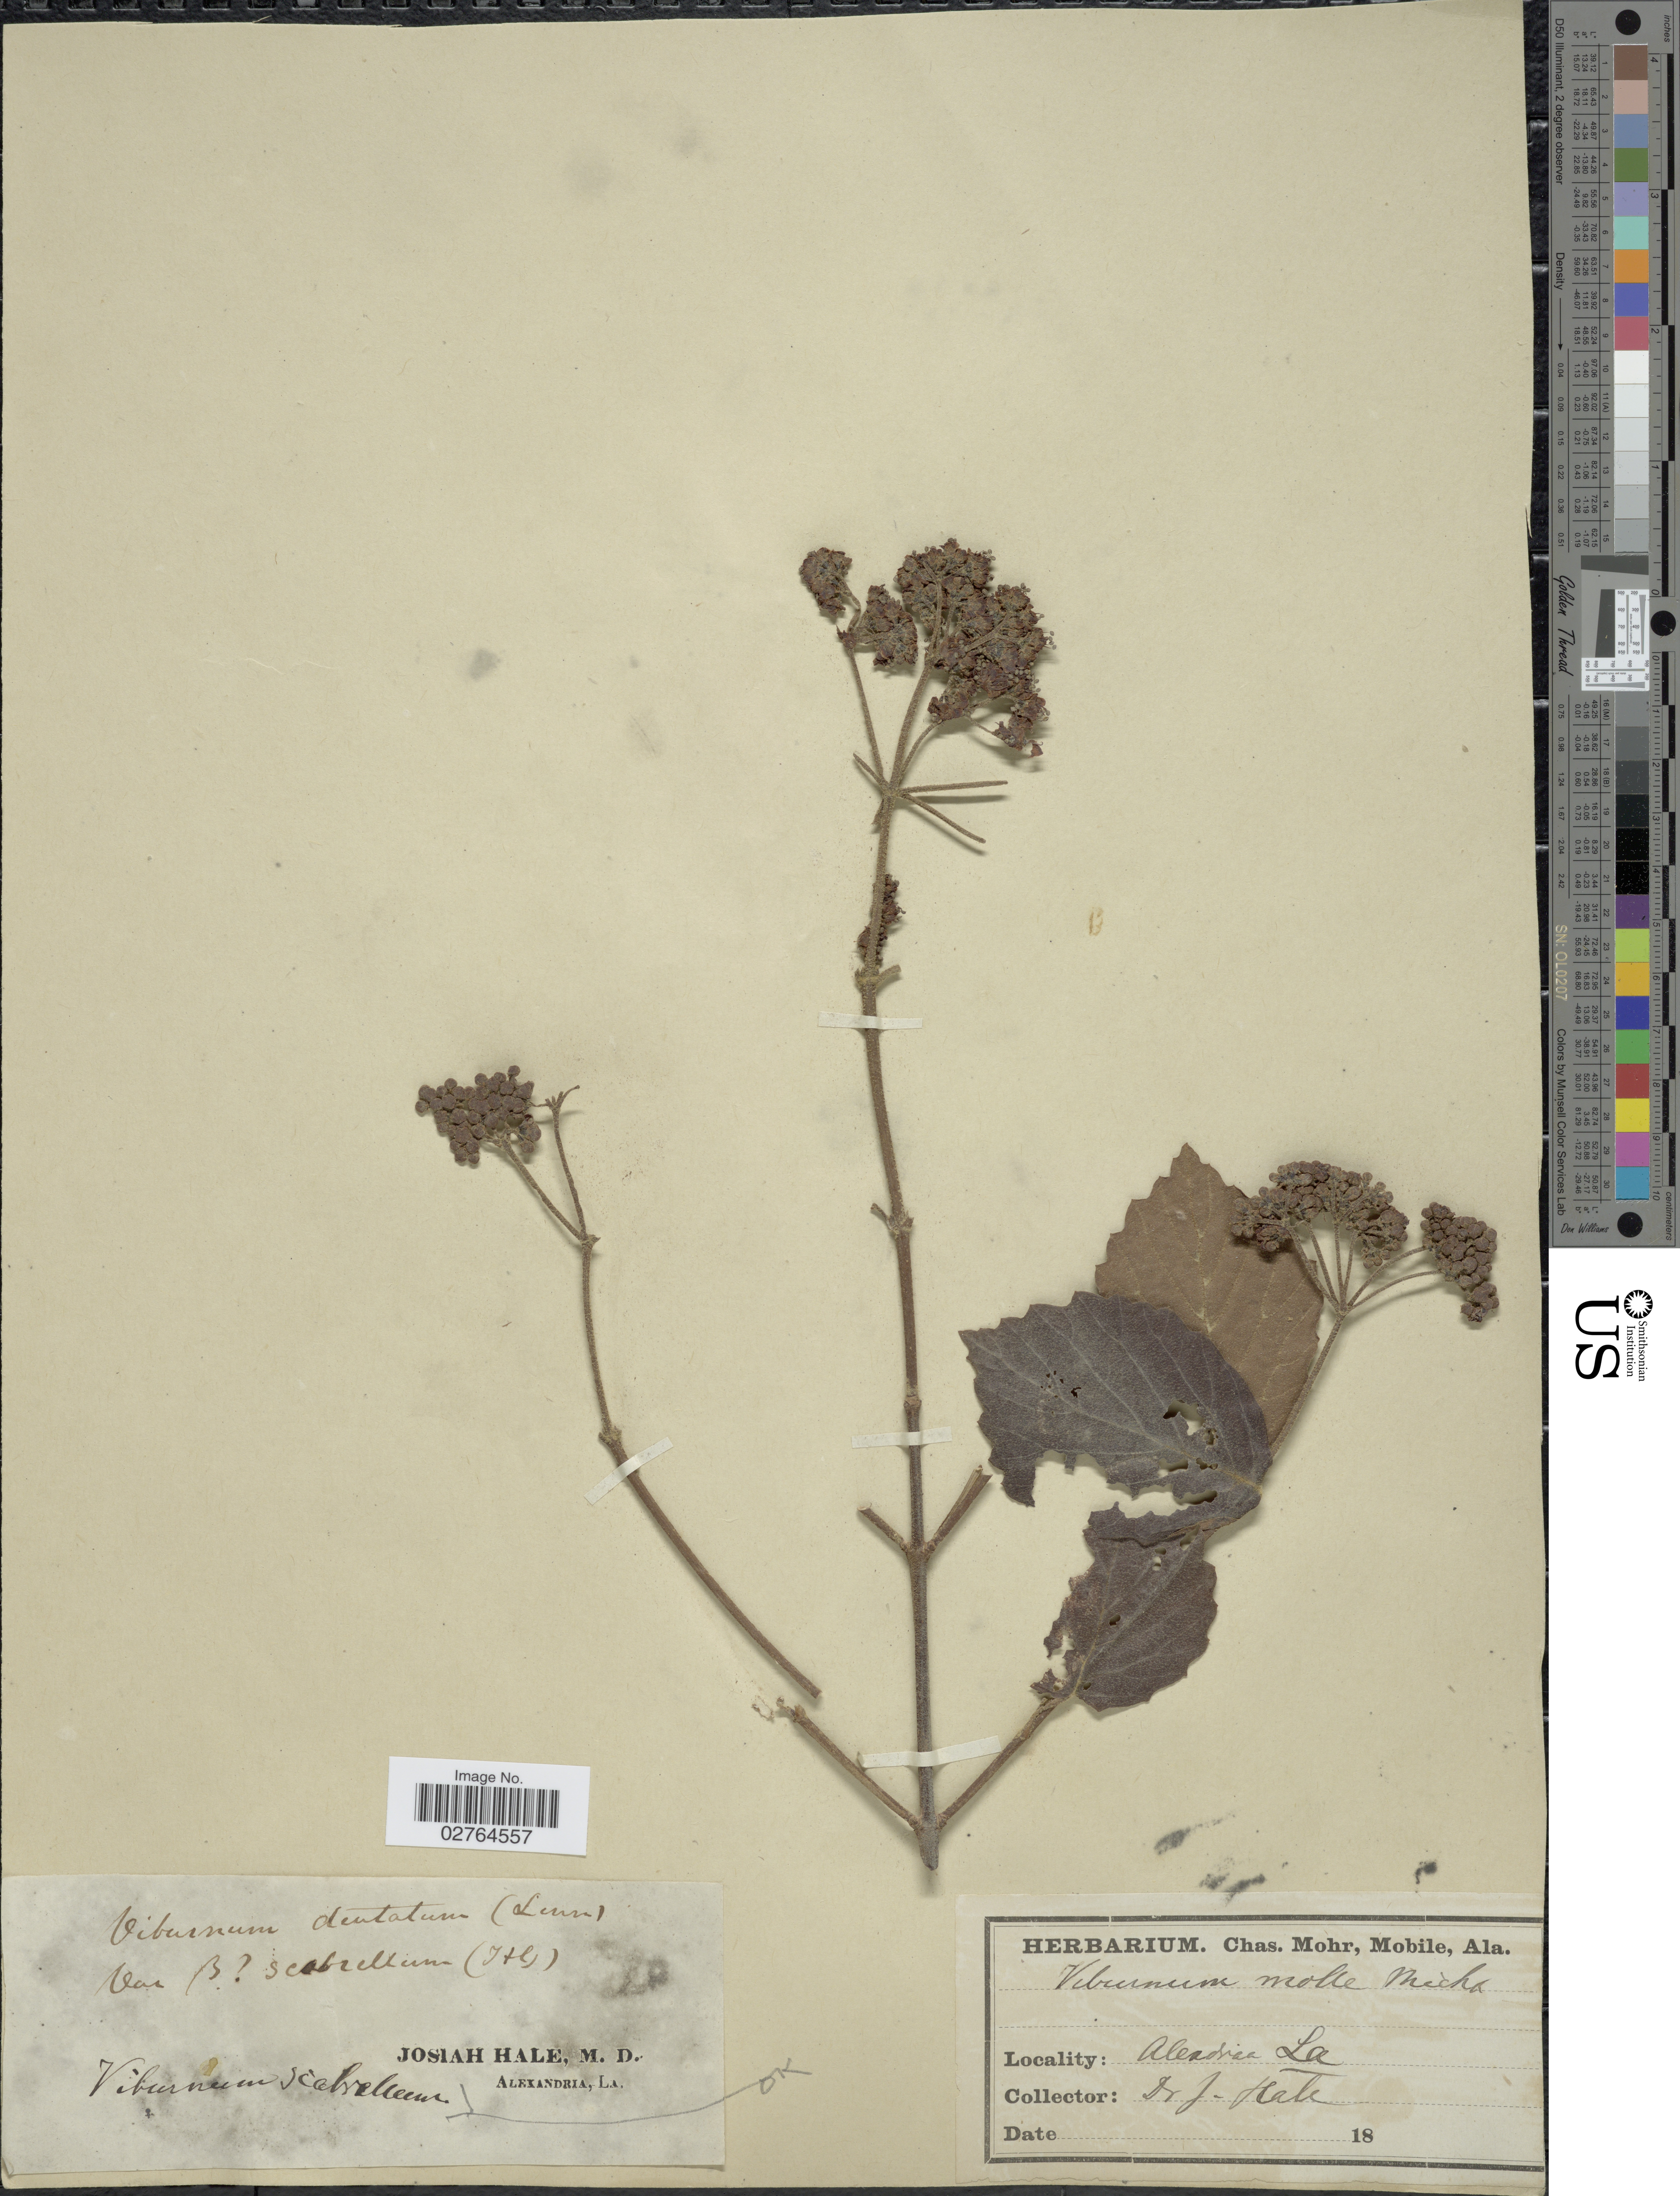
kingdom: Plantae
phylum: Tracheophyta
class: Magnoliopsida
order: Dipsacales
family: Viburnaceae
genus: Viburnum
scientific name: Viburnum scabrellum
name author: (Torr. & A. Gray) Chapm.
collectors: J. Hale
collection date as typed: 18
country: United States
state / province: Louisiana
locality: Alexandria.